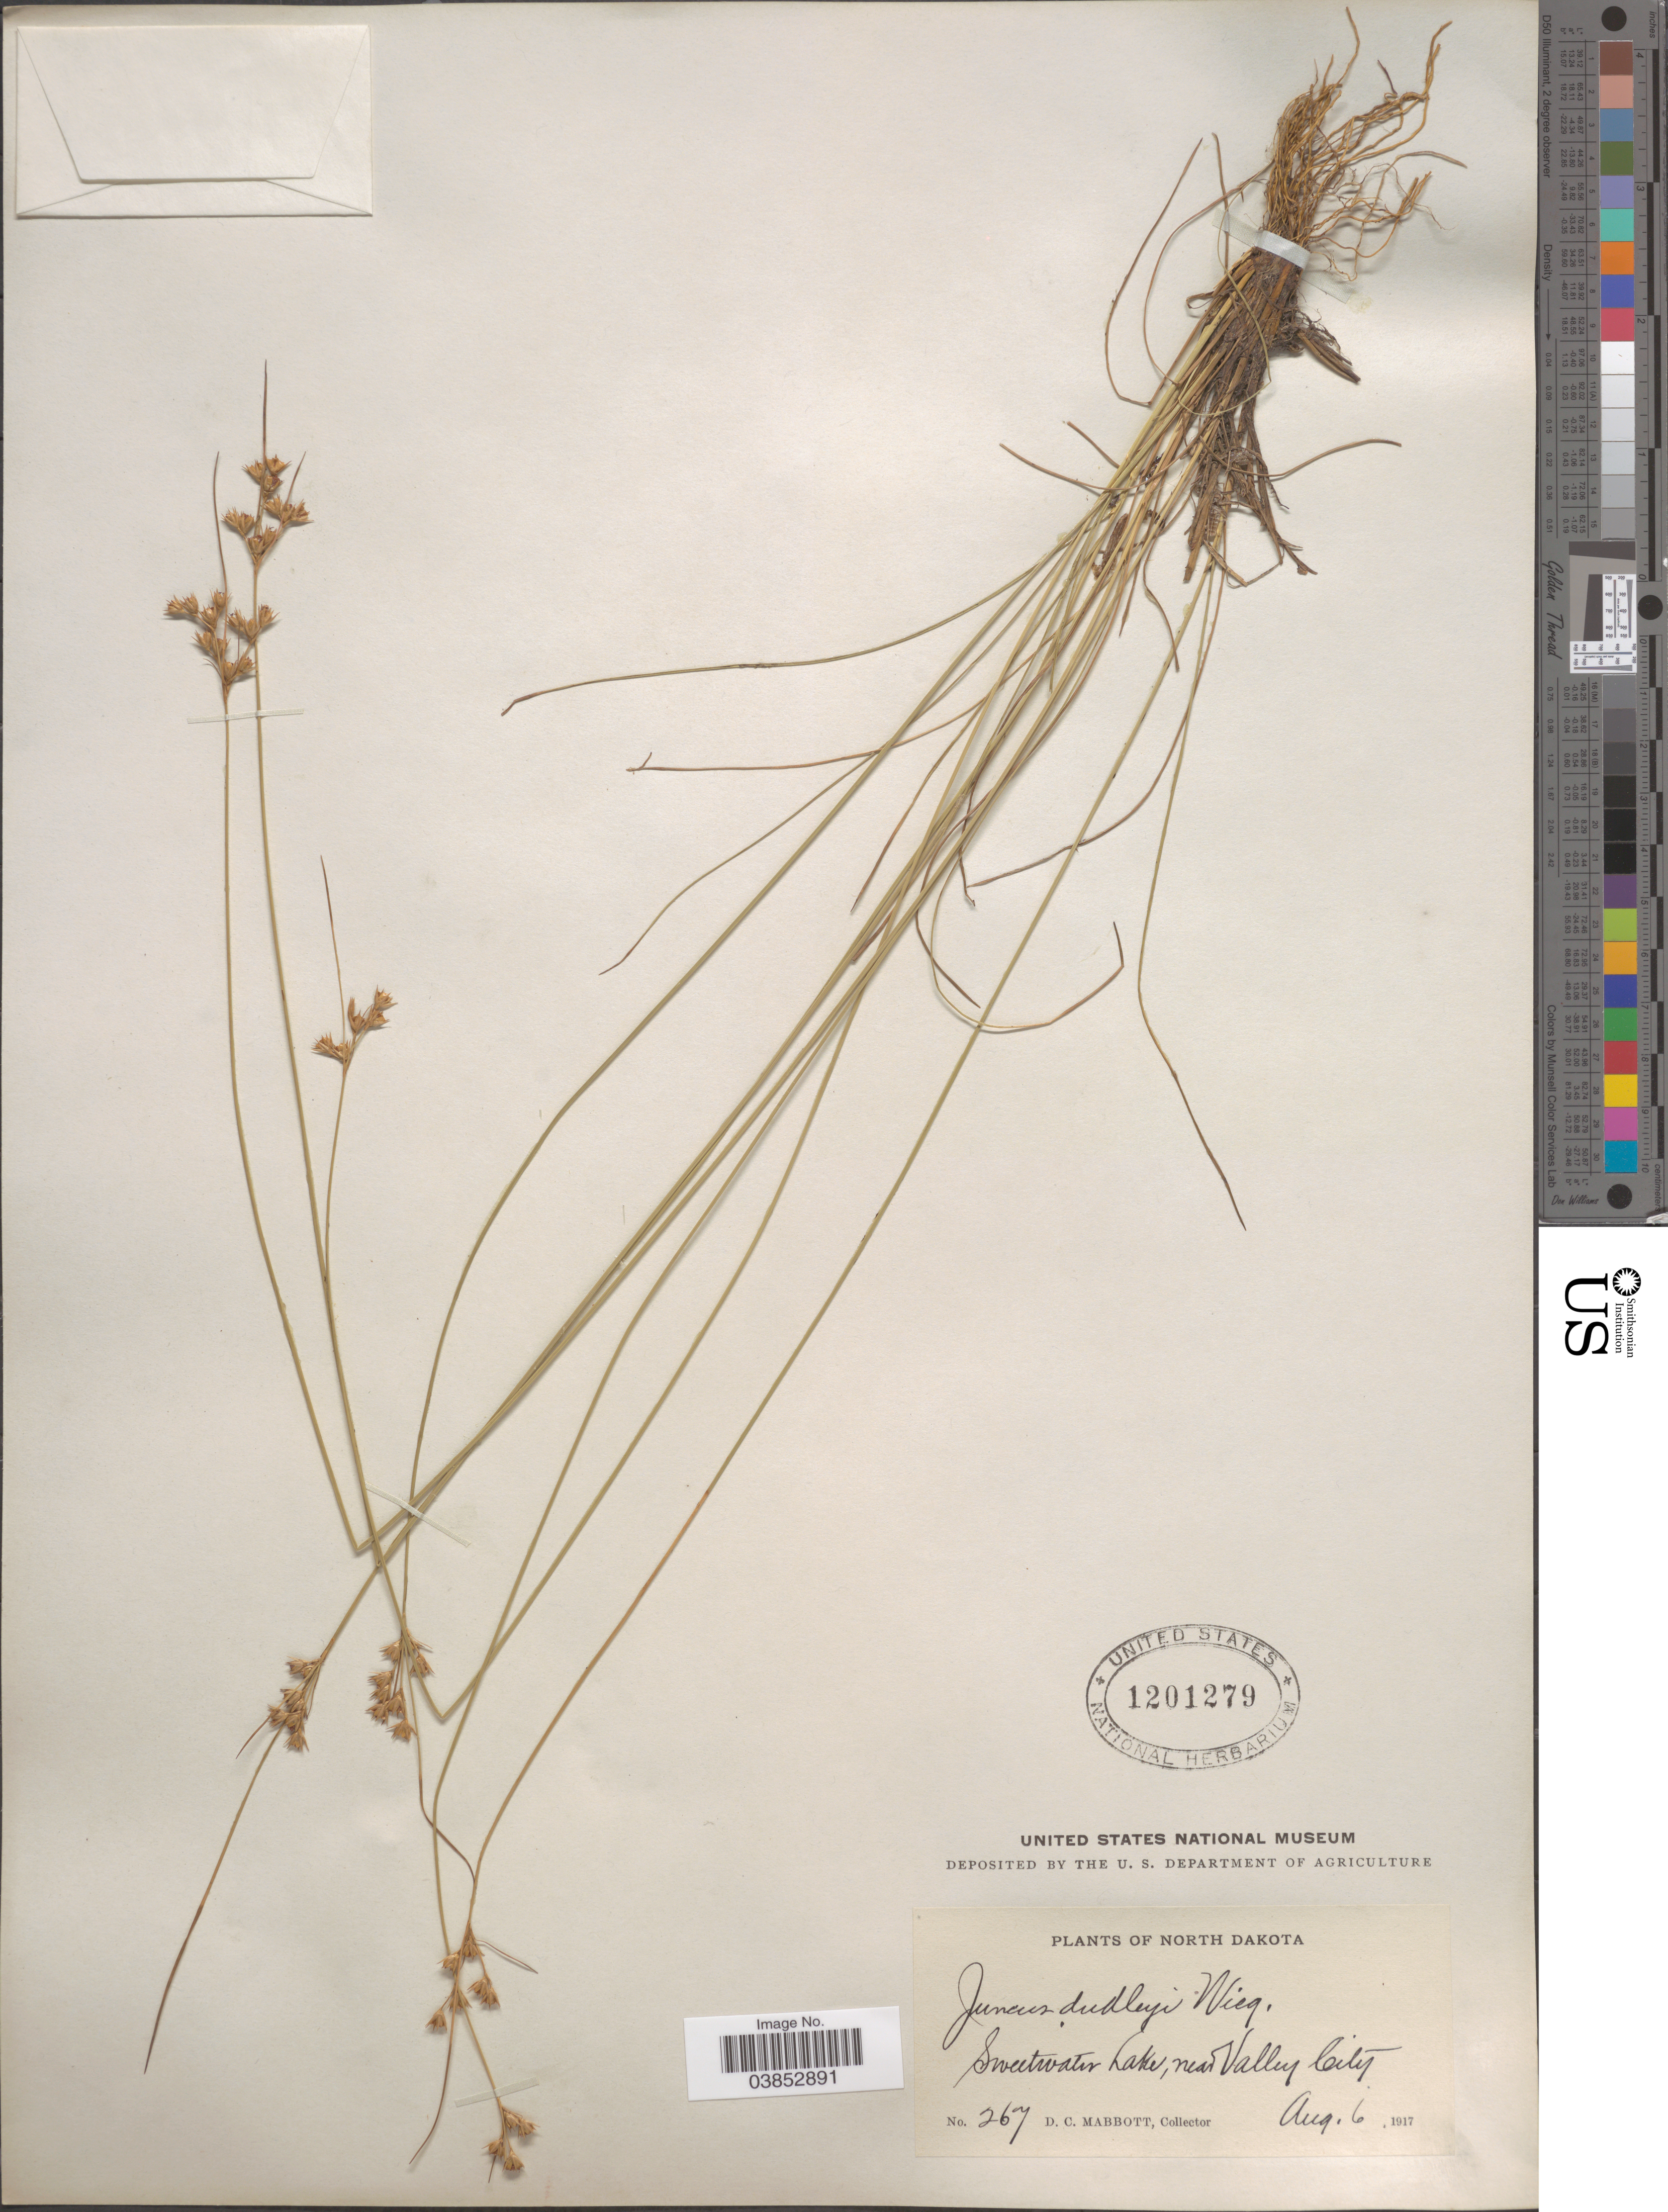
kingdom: Plantae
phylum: Tracheophyta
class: Liliopsida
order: Poales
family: Juncaceae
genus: Juncus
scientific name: Juncus dudleyi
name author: Wiegand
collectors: D. Mabbott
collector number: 267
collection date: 1917-08-06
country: United States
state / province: North Dakota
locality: Sweetwater Lake, near Valley City.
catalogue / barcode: US 1201279